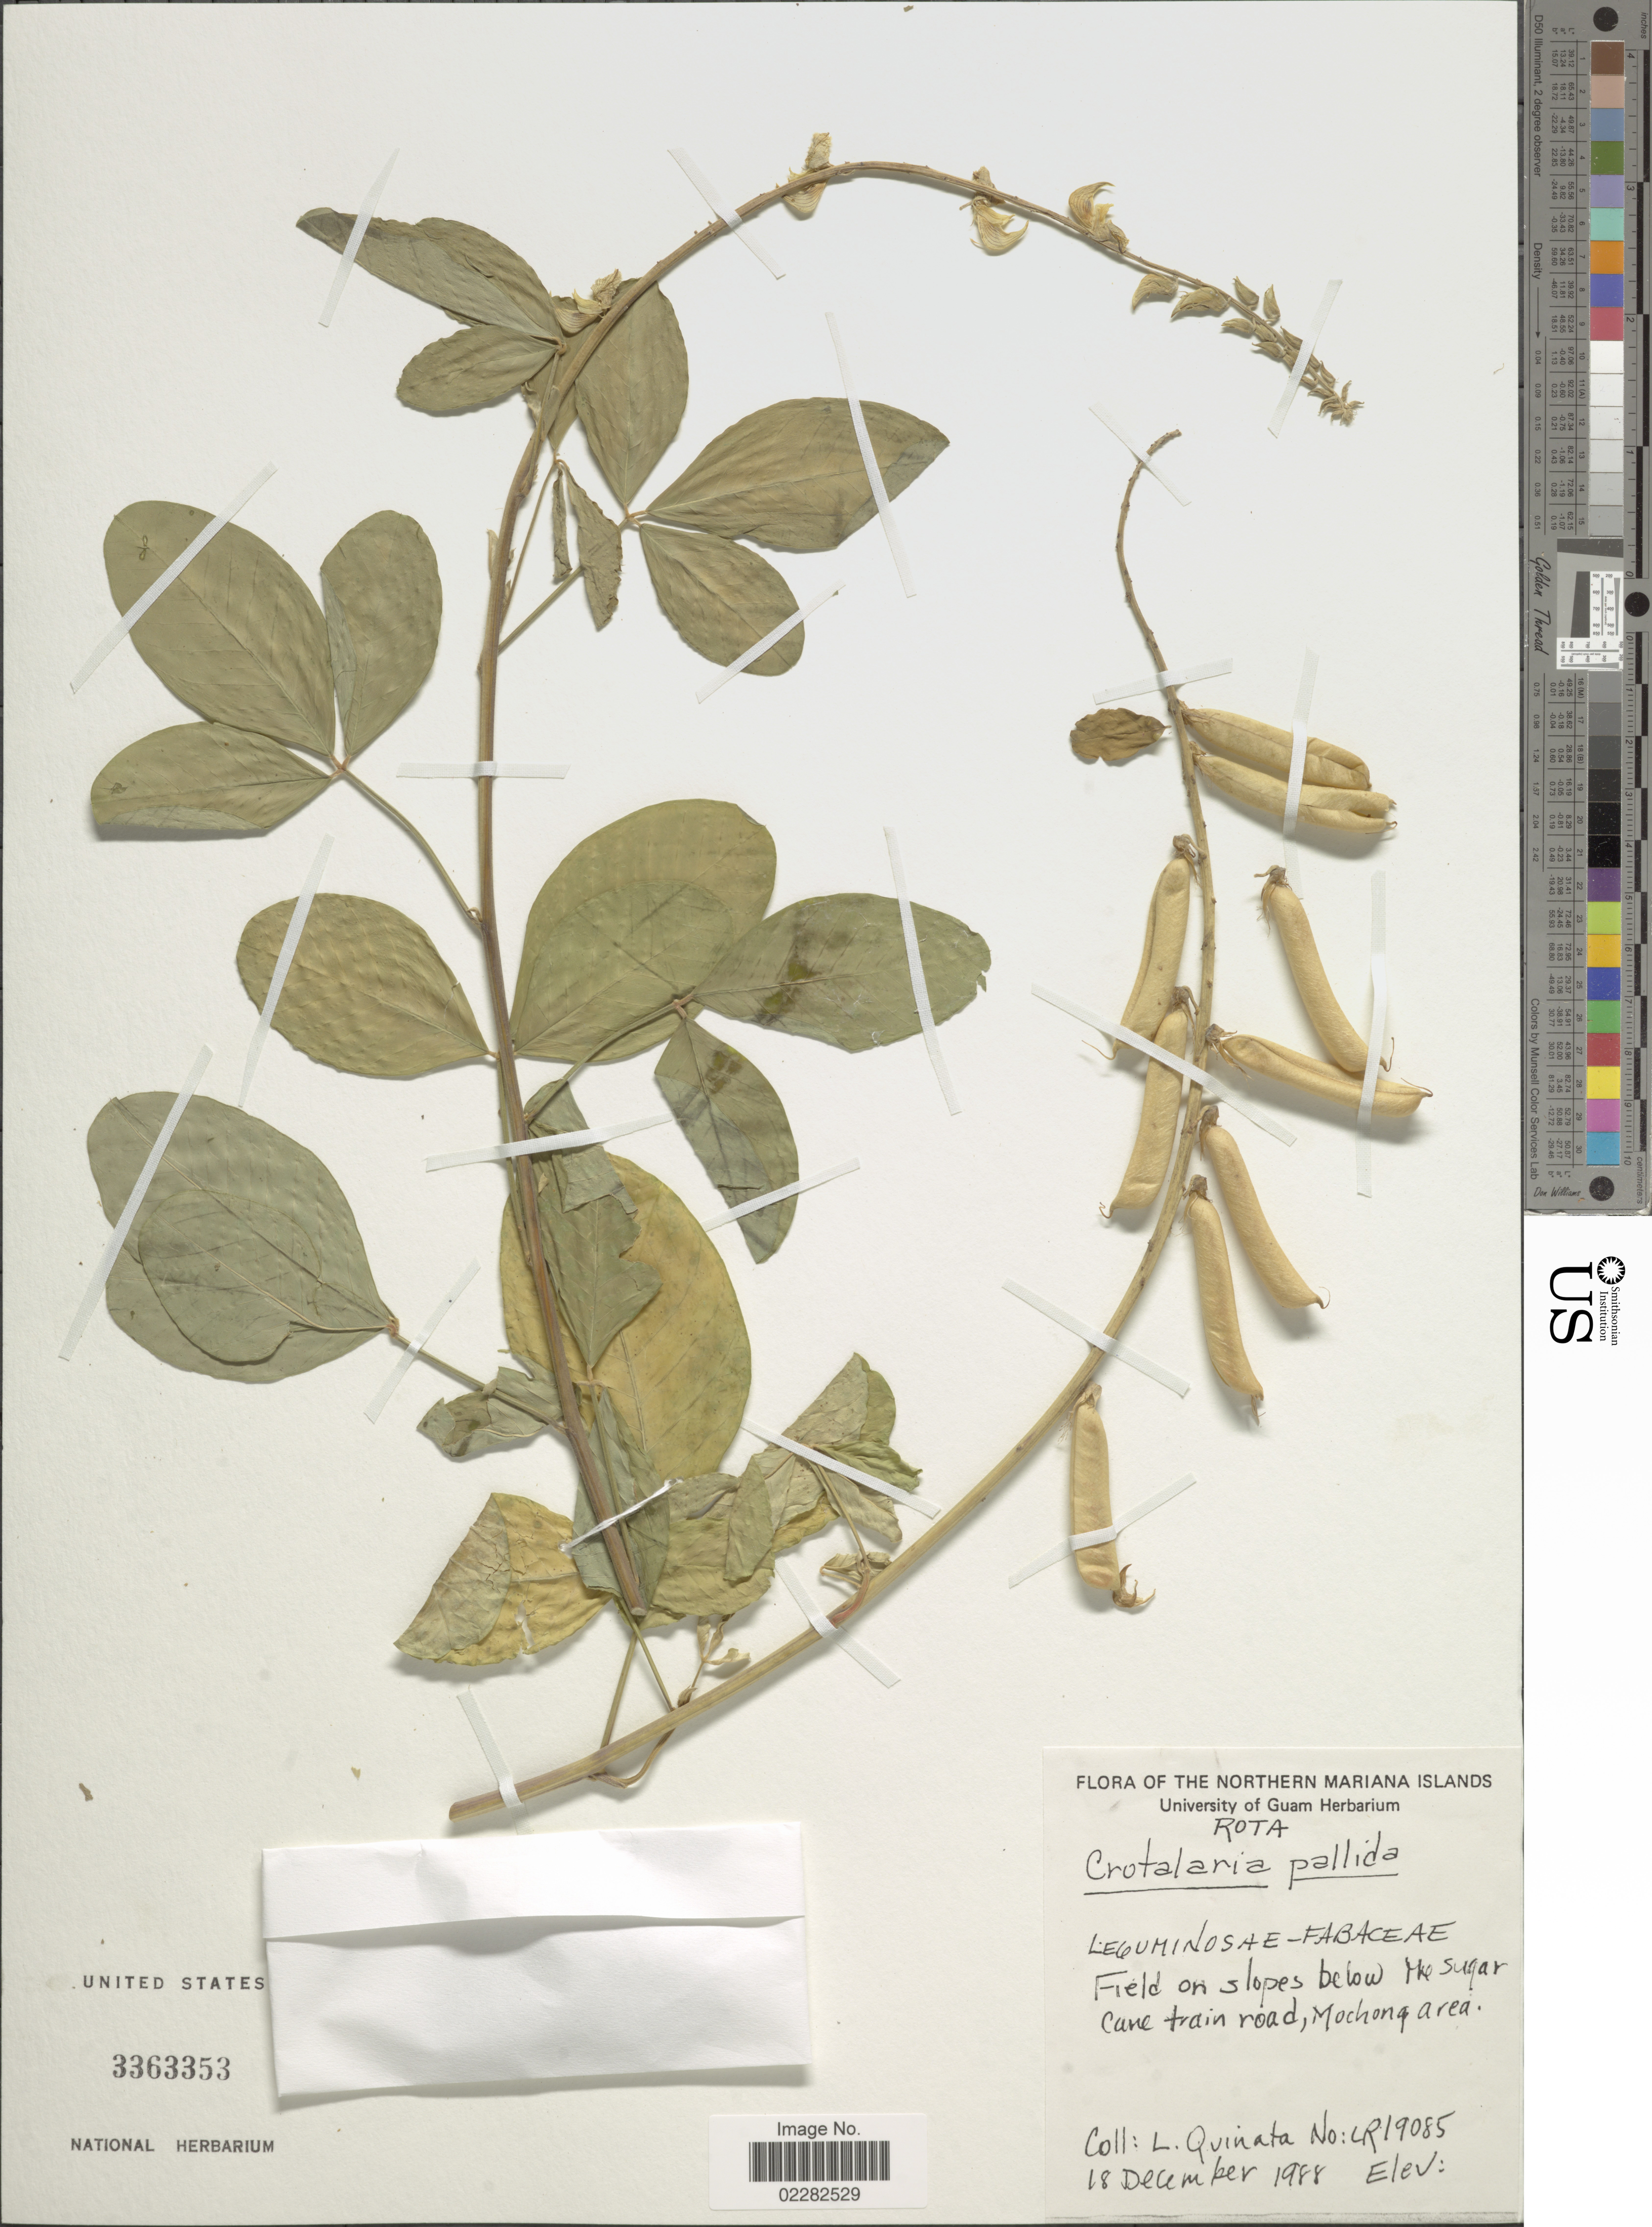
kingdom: Plantae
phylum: Tracheophyta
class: Magnoliopsida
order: Fabales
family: Fabaceae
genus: Crotalaria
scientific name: Crotalaria pallida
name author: Aiton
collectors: L. Quinata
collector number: LR19085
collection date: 1988-12-18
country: Northern Mariana Islands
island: Rota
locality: Rota, field slopes below the sugar cane train road, Mochong area.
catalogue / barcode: US 3363353